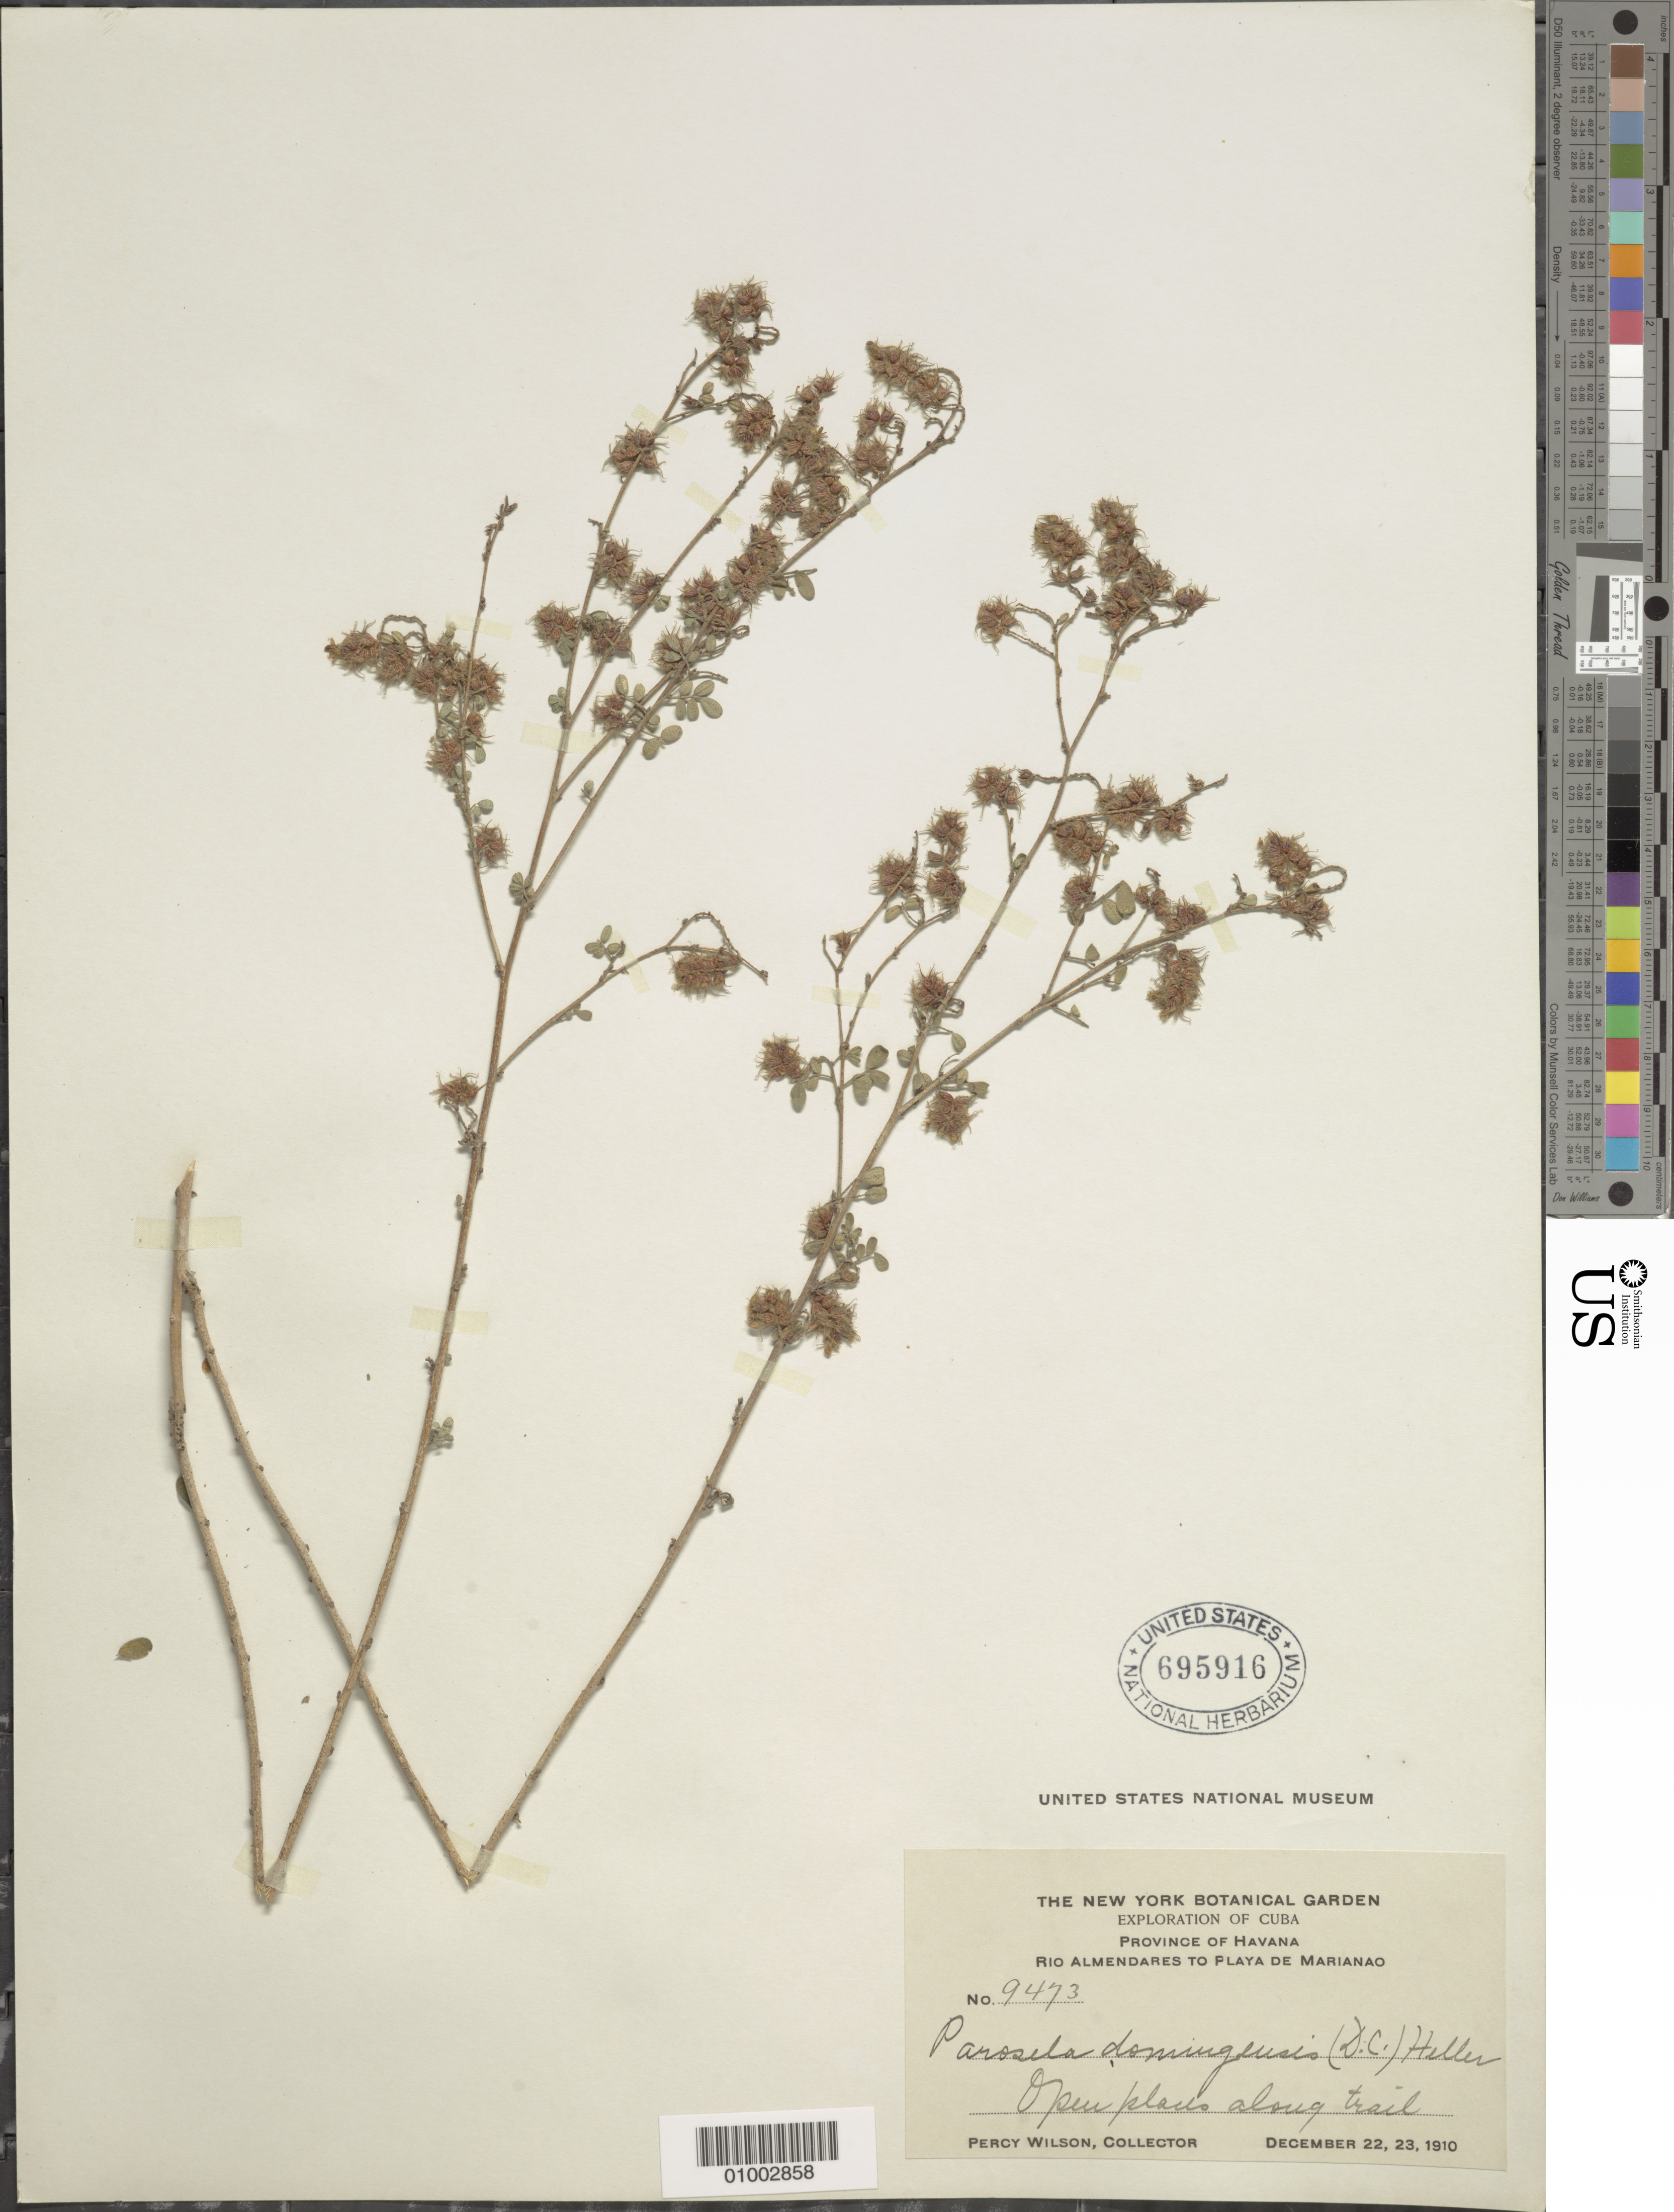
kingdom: Plantae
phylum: Tracheophyta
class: Magnoliopsida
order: Fabales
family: Fabaceae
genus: Dalea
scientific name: Dalea scandens var. paucifolia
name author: (J.M. Coult.) Barneby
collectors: P. Wilson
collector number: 9473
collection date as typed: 22 Dec 1910 to 23 Dec 1910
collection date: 1910-12-22/1910-12-23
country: Cuba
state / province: La Habana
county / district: Mun. Playa or Plaza de la Revolución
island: Cuba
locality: Rio Almendares to Playa de Marianao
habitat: Open places along trail,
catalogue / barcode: US 695916